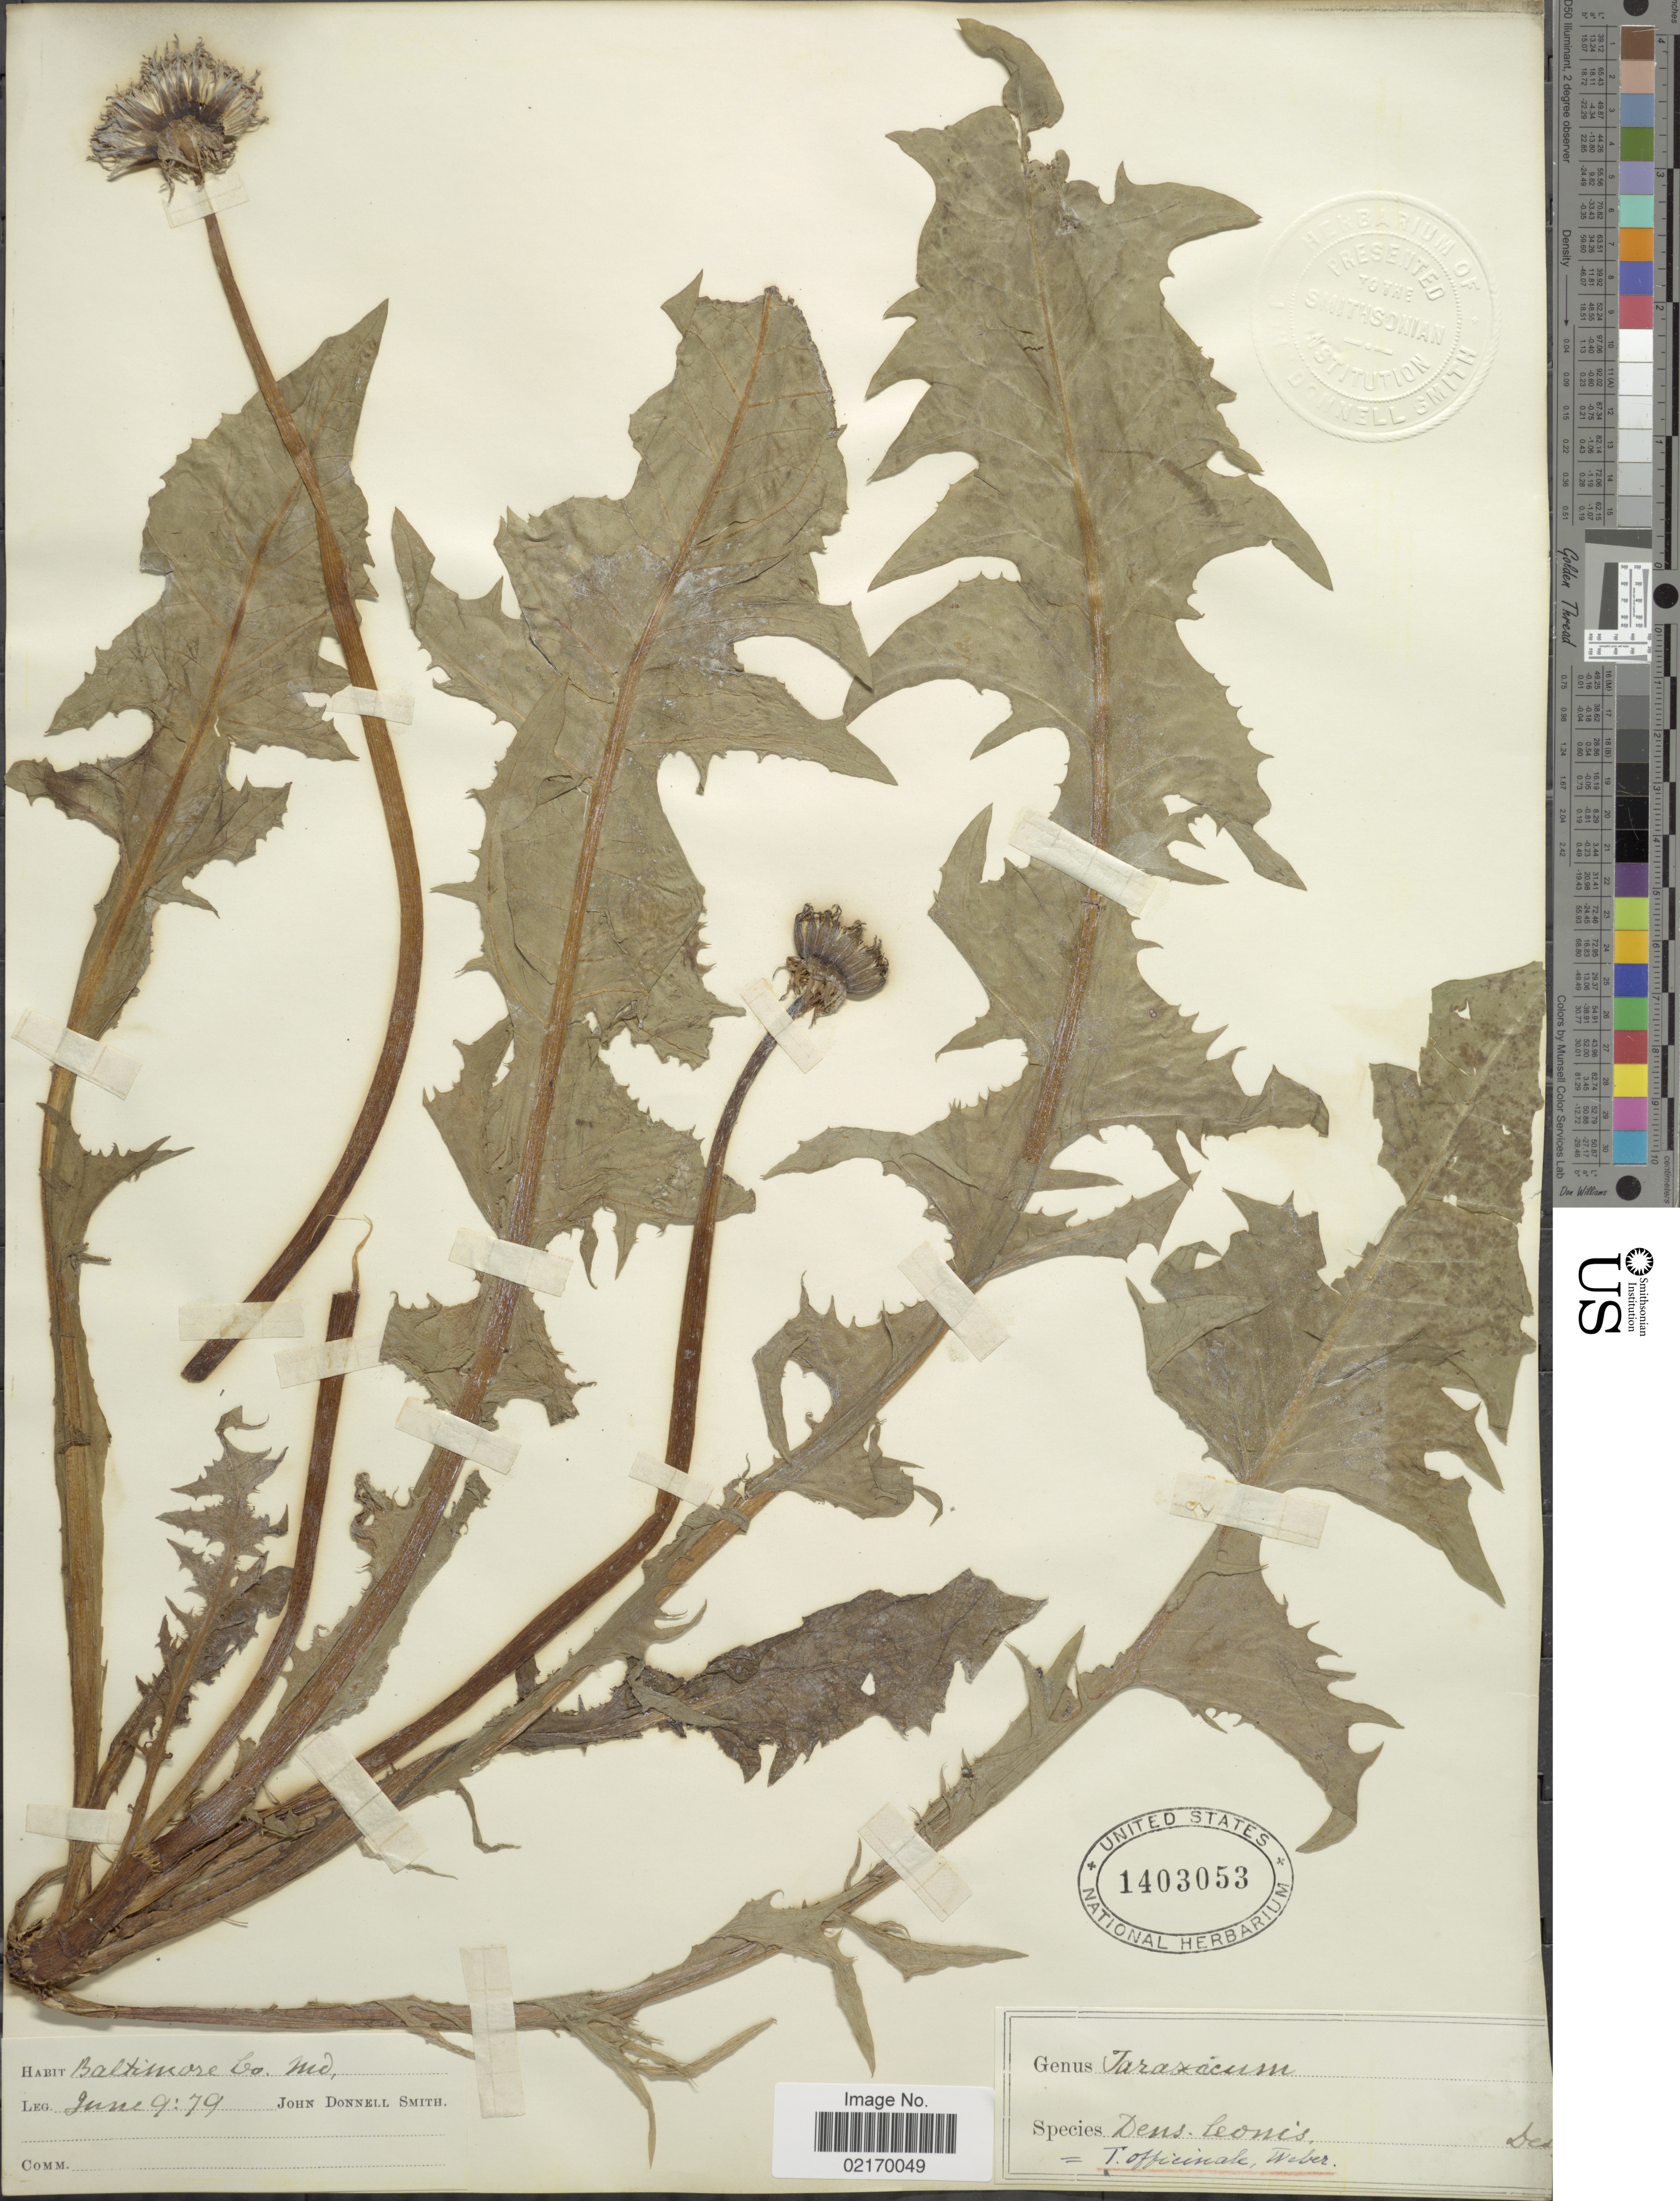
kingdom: Plantae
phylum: Tracheophyta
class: Magnoliopsida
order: Asterales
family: Asteraceae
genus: Taraxacum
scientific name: Taraxacum officinale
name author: G.H. Weber ex F.H. Wigg.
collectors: J. Donnell Smith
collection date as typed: Transcribed d/m/y: 9/6/79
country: United States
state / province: Maryland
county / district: Baltimore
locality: Baltimore Co.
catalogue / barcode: US 1403053